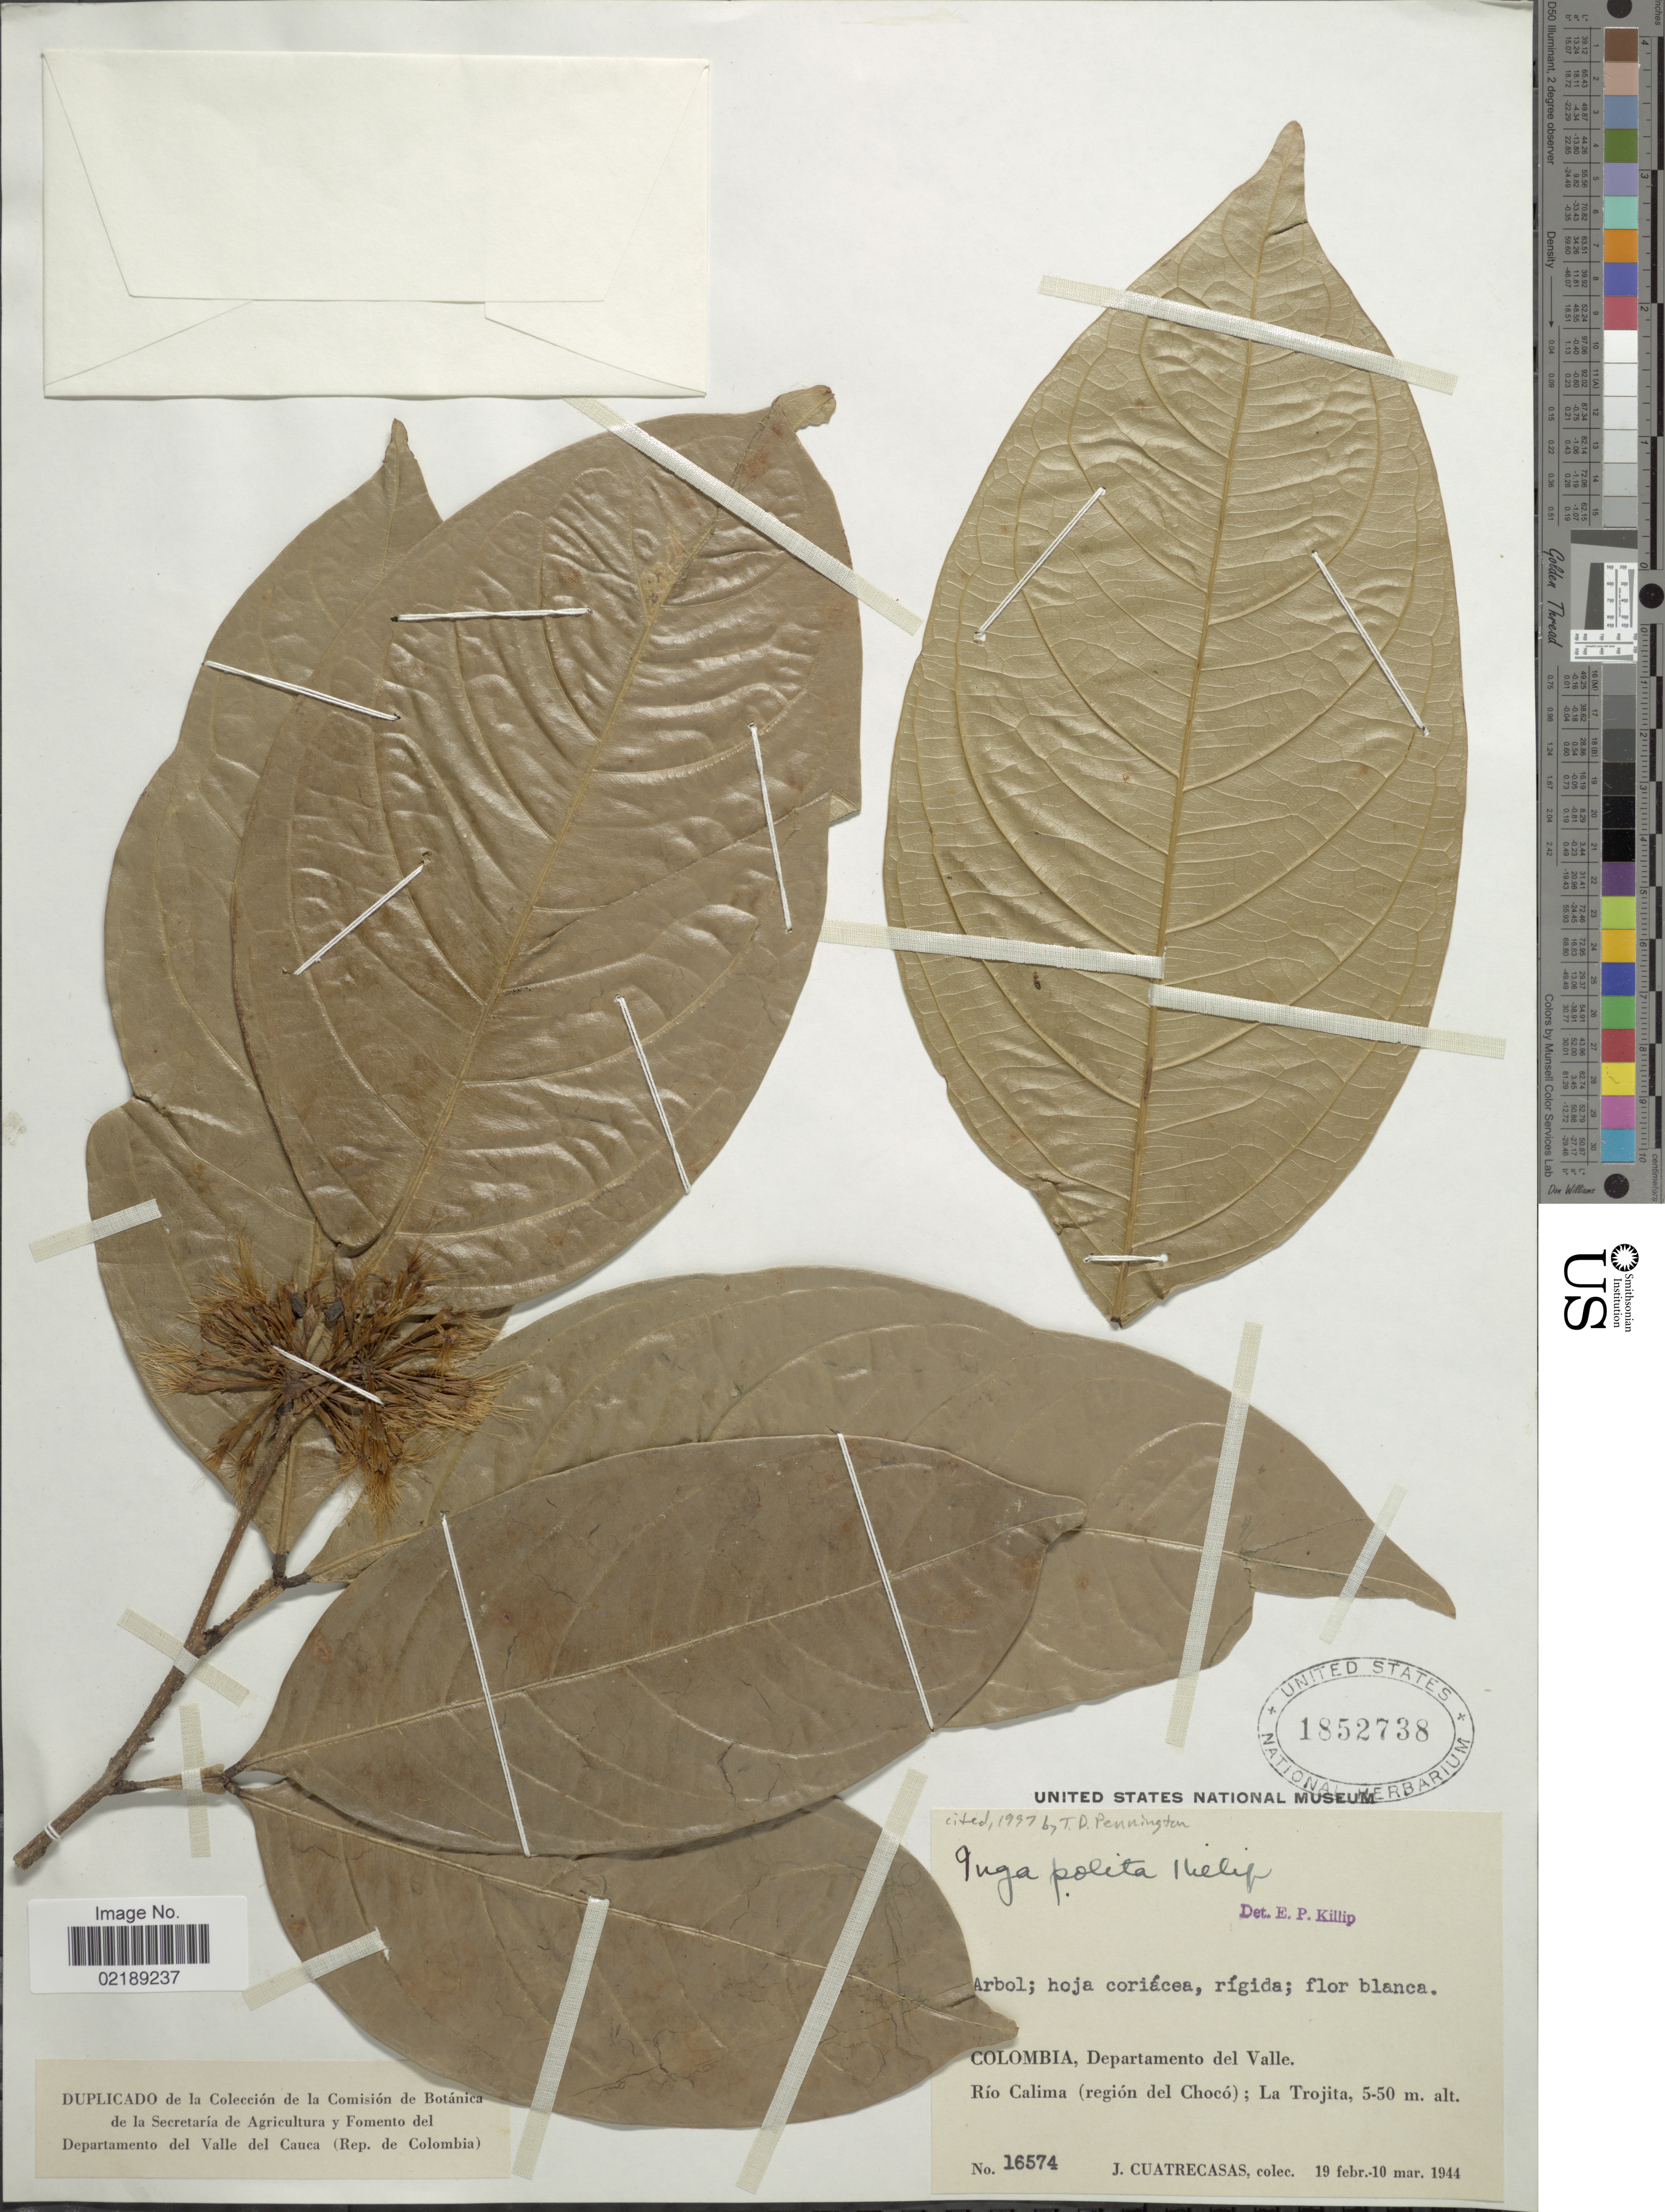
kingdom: Plantae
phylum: Tracheophyta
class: Magnoliopsida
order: Fabales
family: Fabaceae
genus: Inga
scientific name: Inga polita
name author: Killip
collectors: J. Cuatrecasas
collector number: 16574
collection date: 1944-02-19/1944-03-10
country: Colombia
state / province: Valle del Cauca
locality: Valle, Rio Calima (region del Choco); La Trojita.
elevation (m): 5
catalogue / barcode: US 1852738